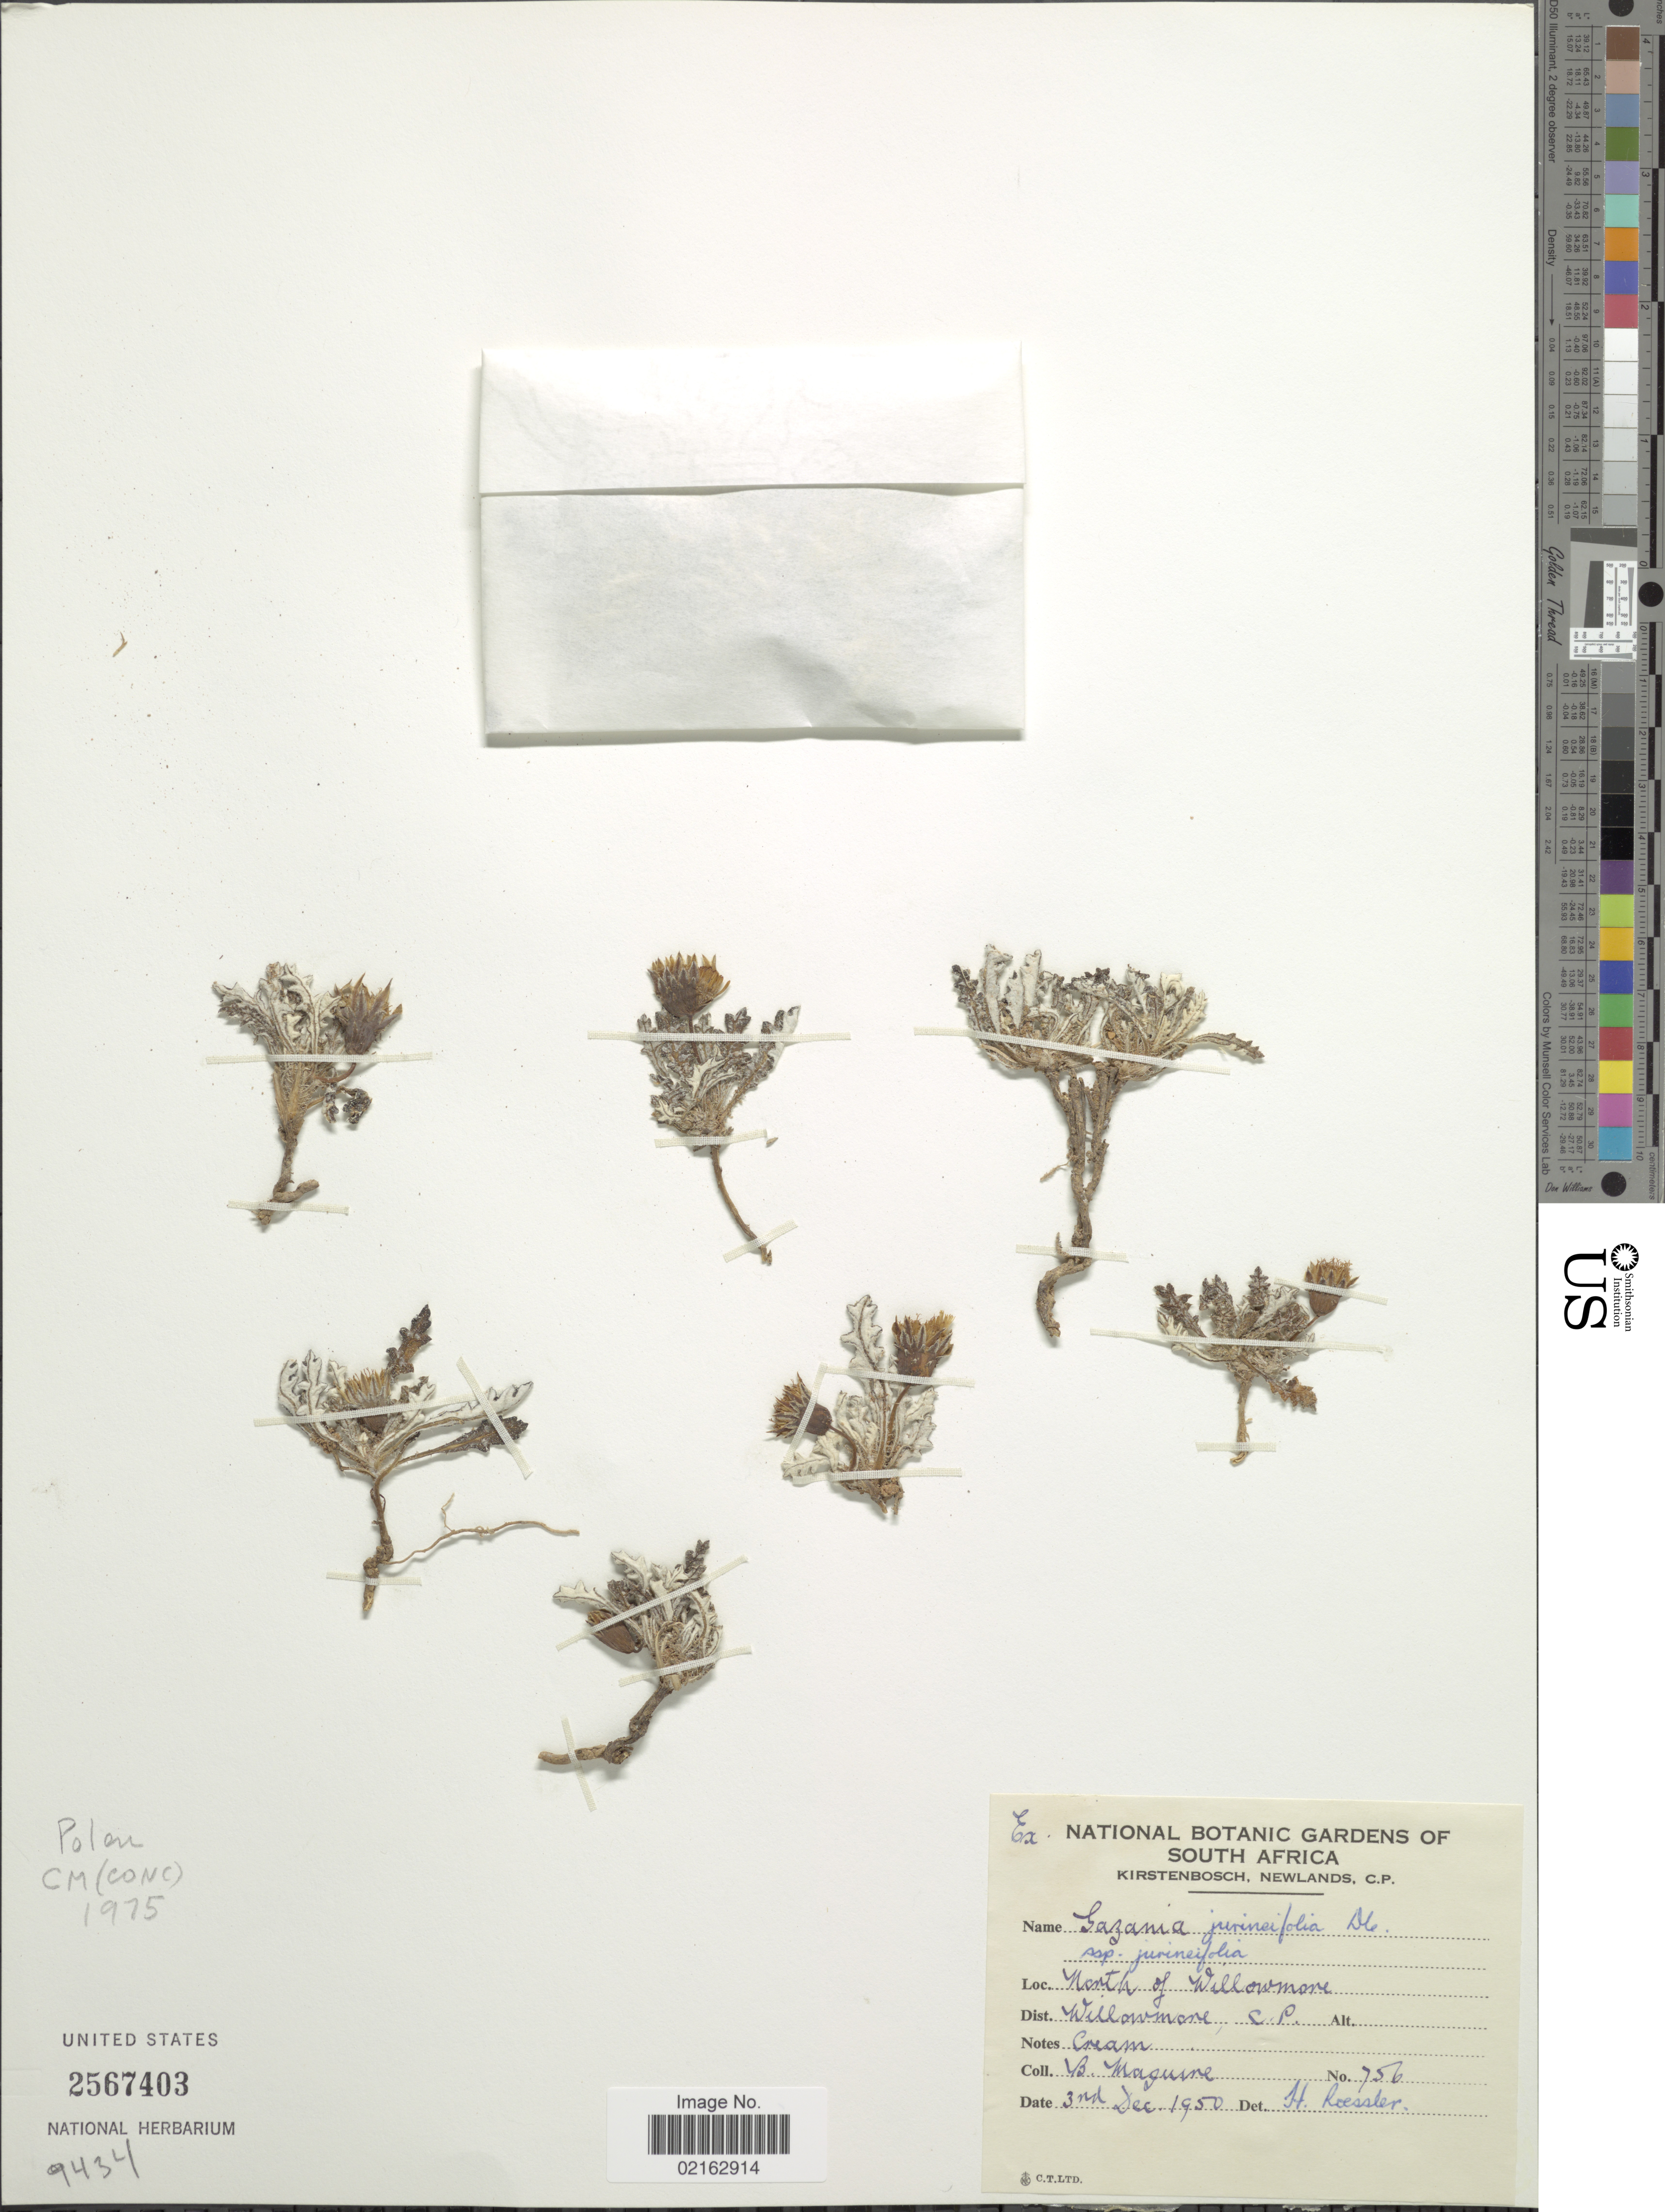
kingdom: Plantae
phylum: Tracheophyta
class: Magnoliopsida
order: Asterales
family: Asteraceae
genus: Gazania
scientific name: Gazania jurineifolia subsp. jurineifolia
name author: DC.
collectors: B. Maguire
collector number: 756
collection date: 1950-12-03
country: South Africa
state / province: Eastern Cape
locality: North of Willowmore. Dist. Willowmore, C.P.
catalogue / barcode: US 2567403